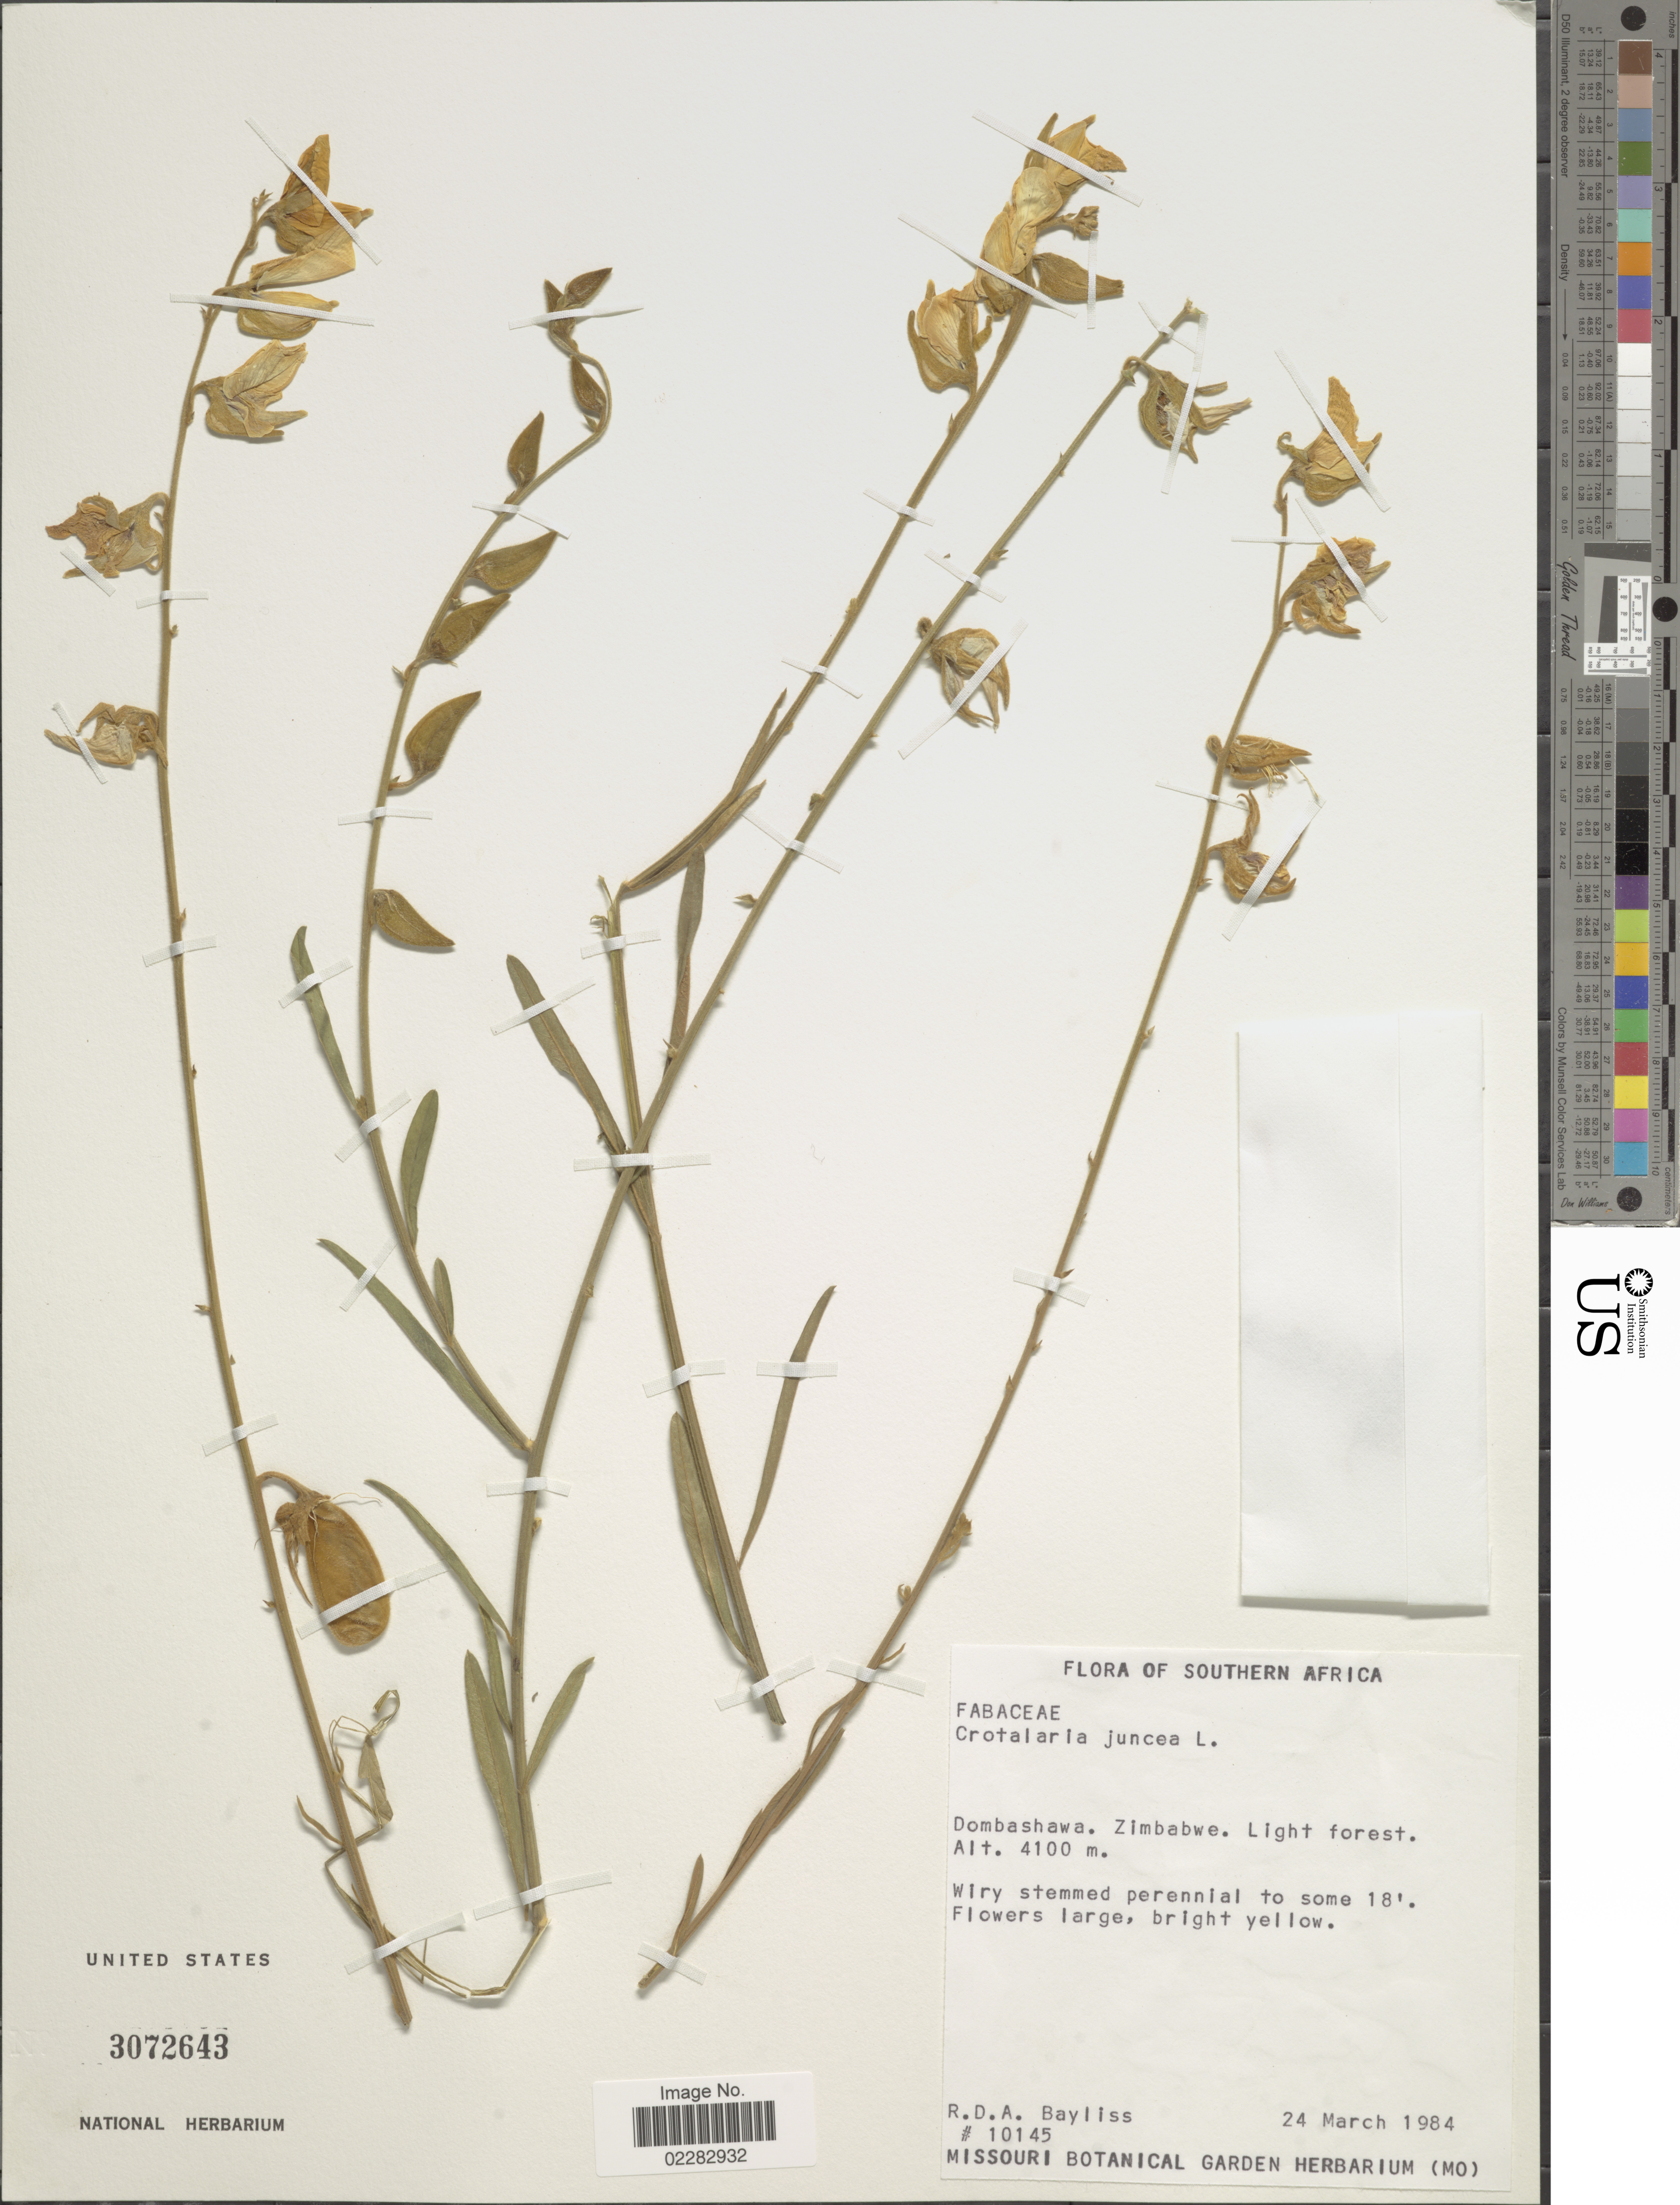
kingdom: Plantae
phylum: Tracheophyta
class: Magnoliopsida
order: Fabales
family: Fabaceae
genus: Crotalaria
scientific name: Crotalaria juncea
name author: L.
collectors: R. Bayliss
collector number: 10145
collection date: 1984-03-24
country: Zimbabwe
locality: Dombashawa, Zimbabwe.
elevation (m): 4100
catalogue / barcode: US 3072643